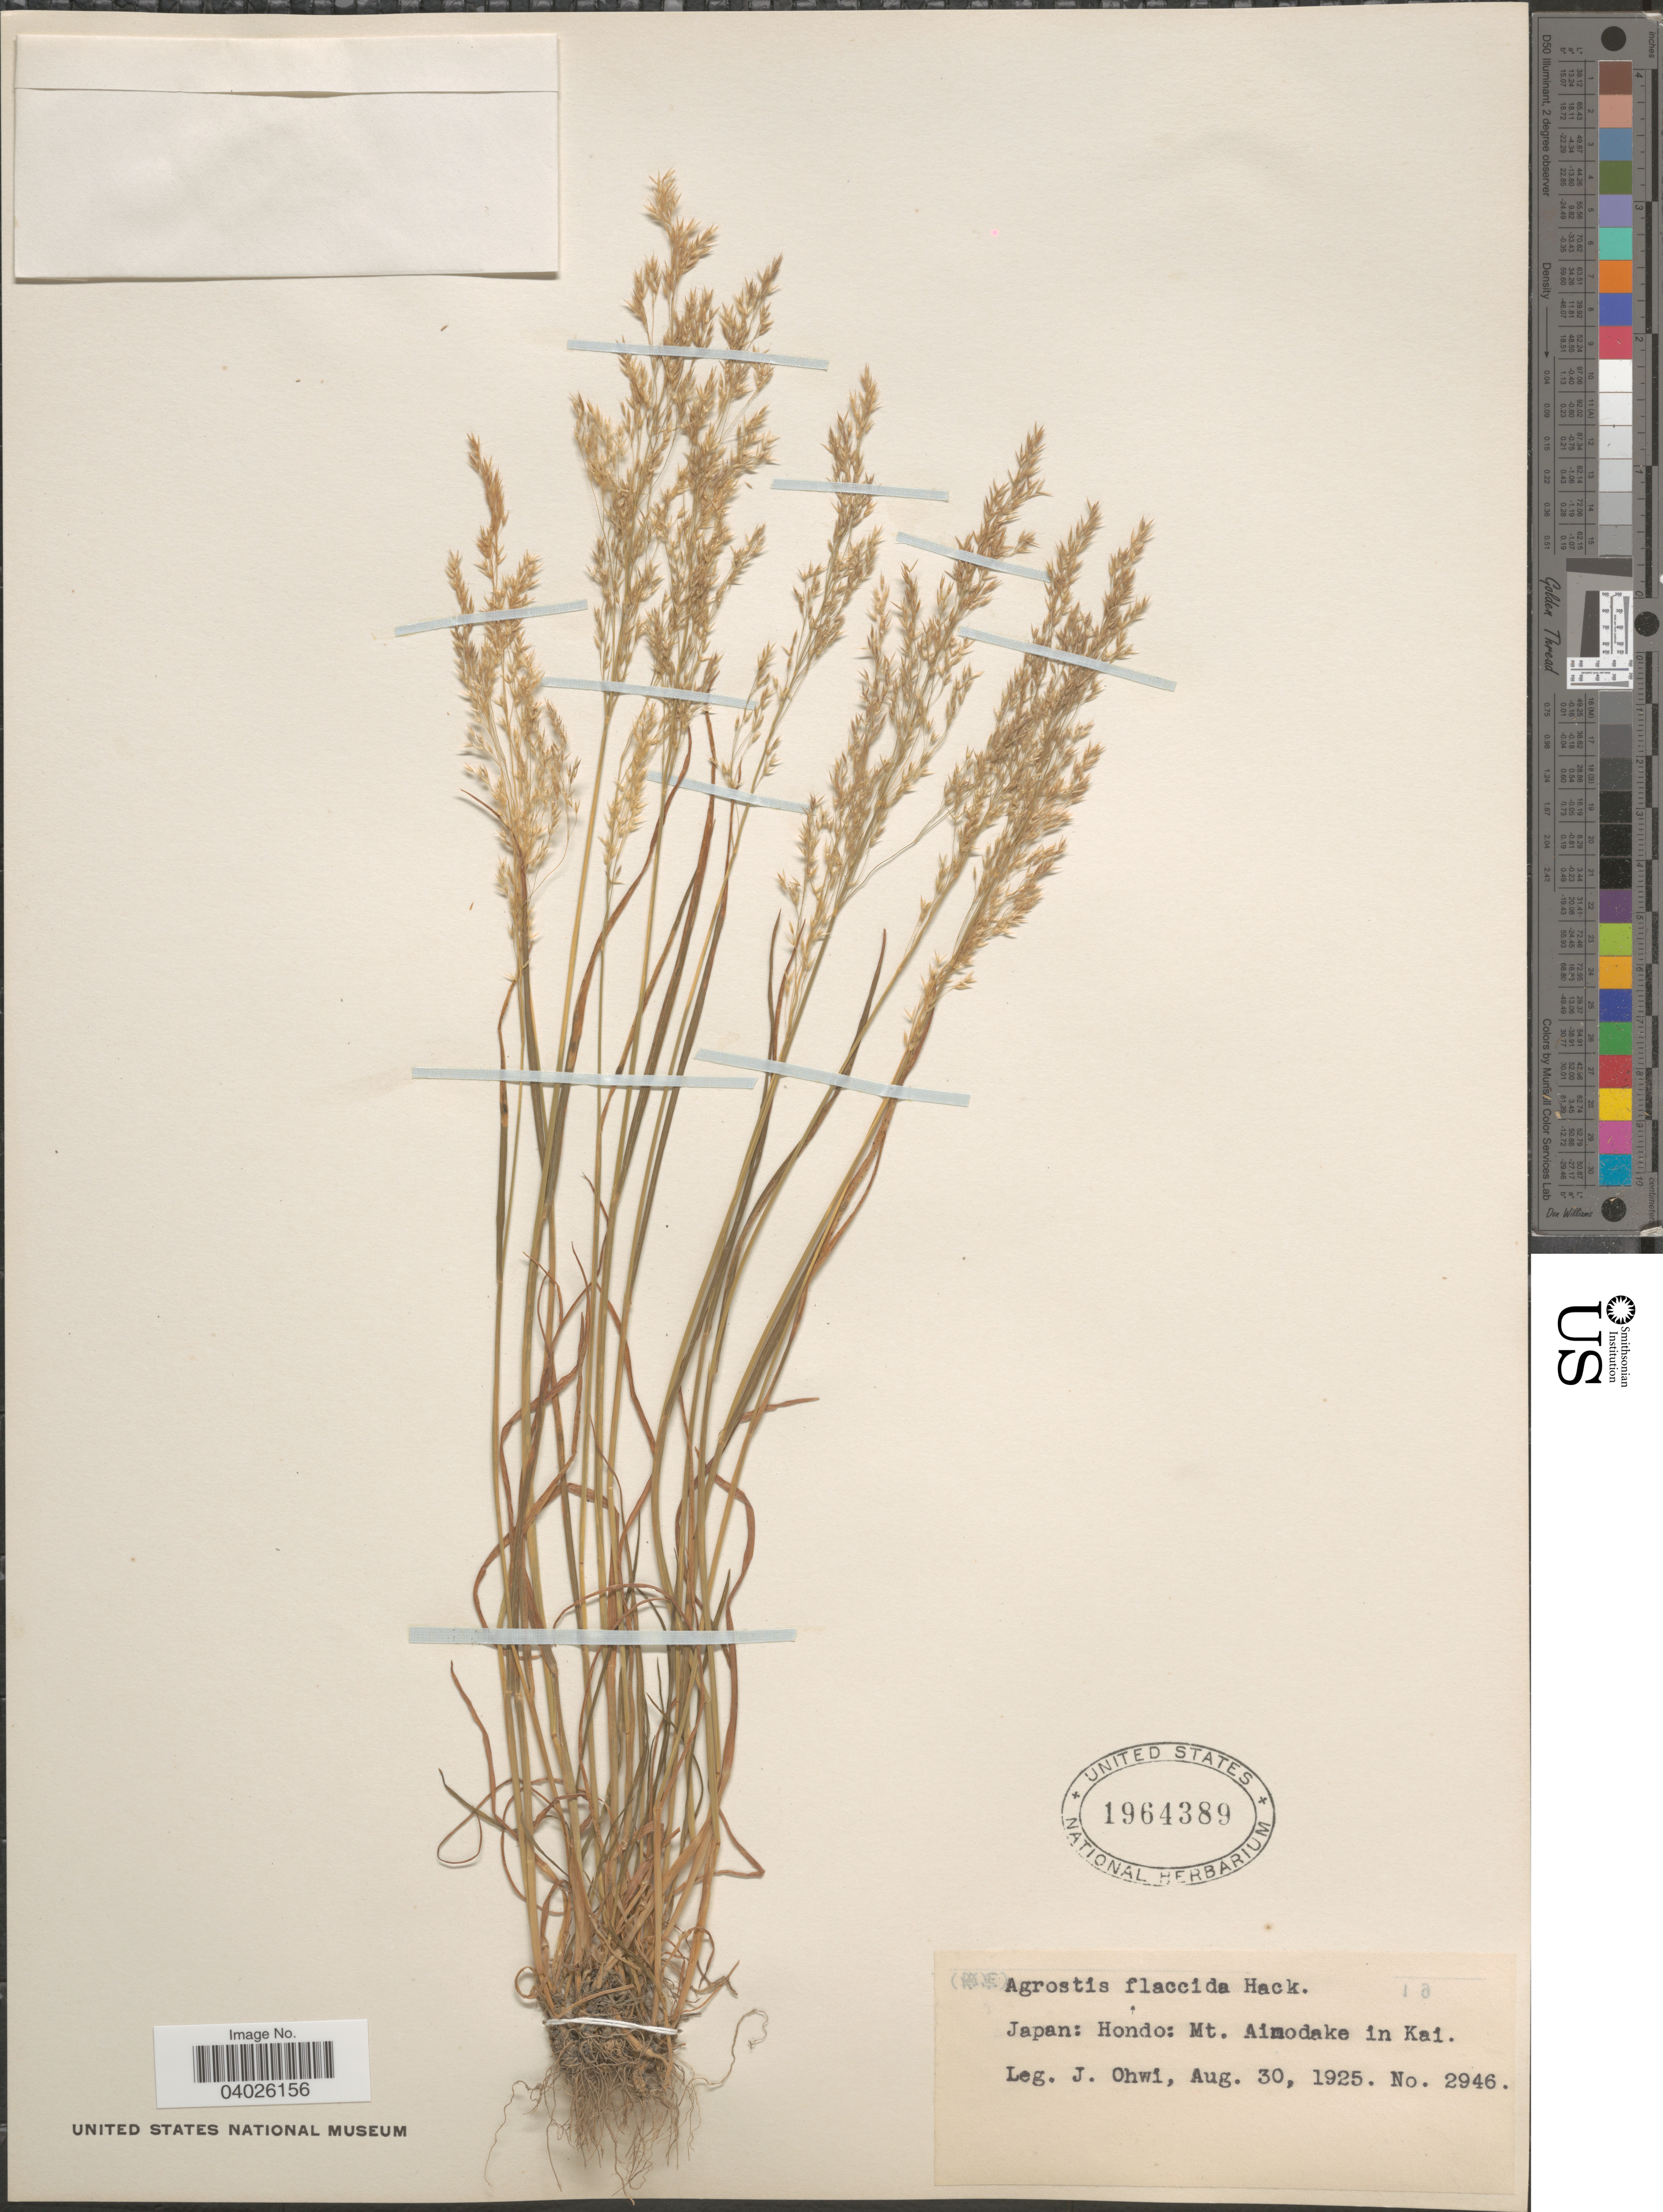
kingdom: Plantae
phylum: Tracheophyta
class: Liliopsida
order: Poales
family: Poaceae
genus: Agrostis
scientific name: Agrostis flaccida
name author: Hack.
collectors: J. Ohwi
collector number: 2946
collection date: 1925-08-30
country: Japan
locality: Hondo: Mt. Aimodake in Kai.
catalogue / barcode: US 1964389